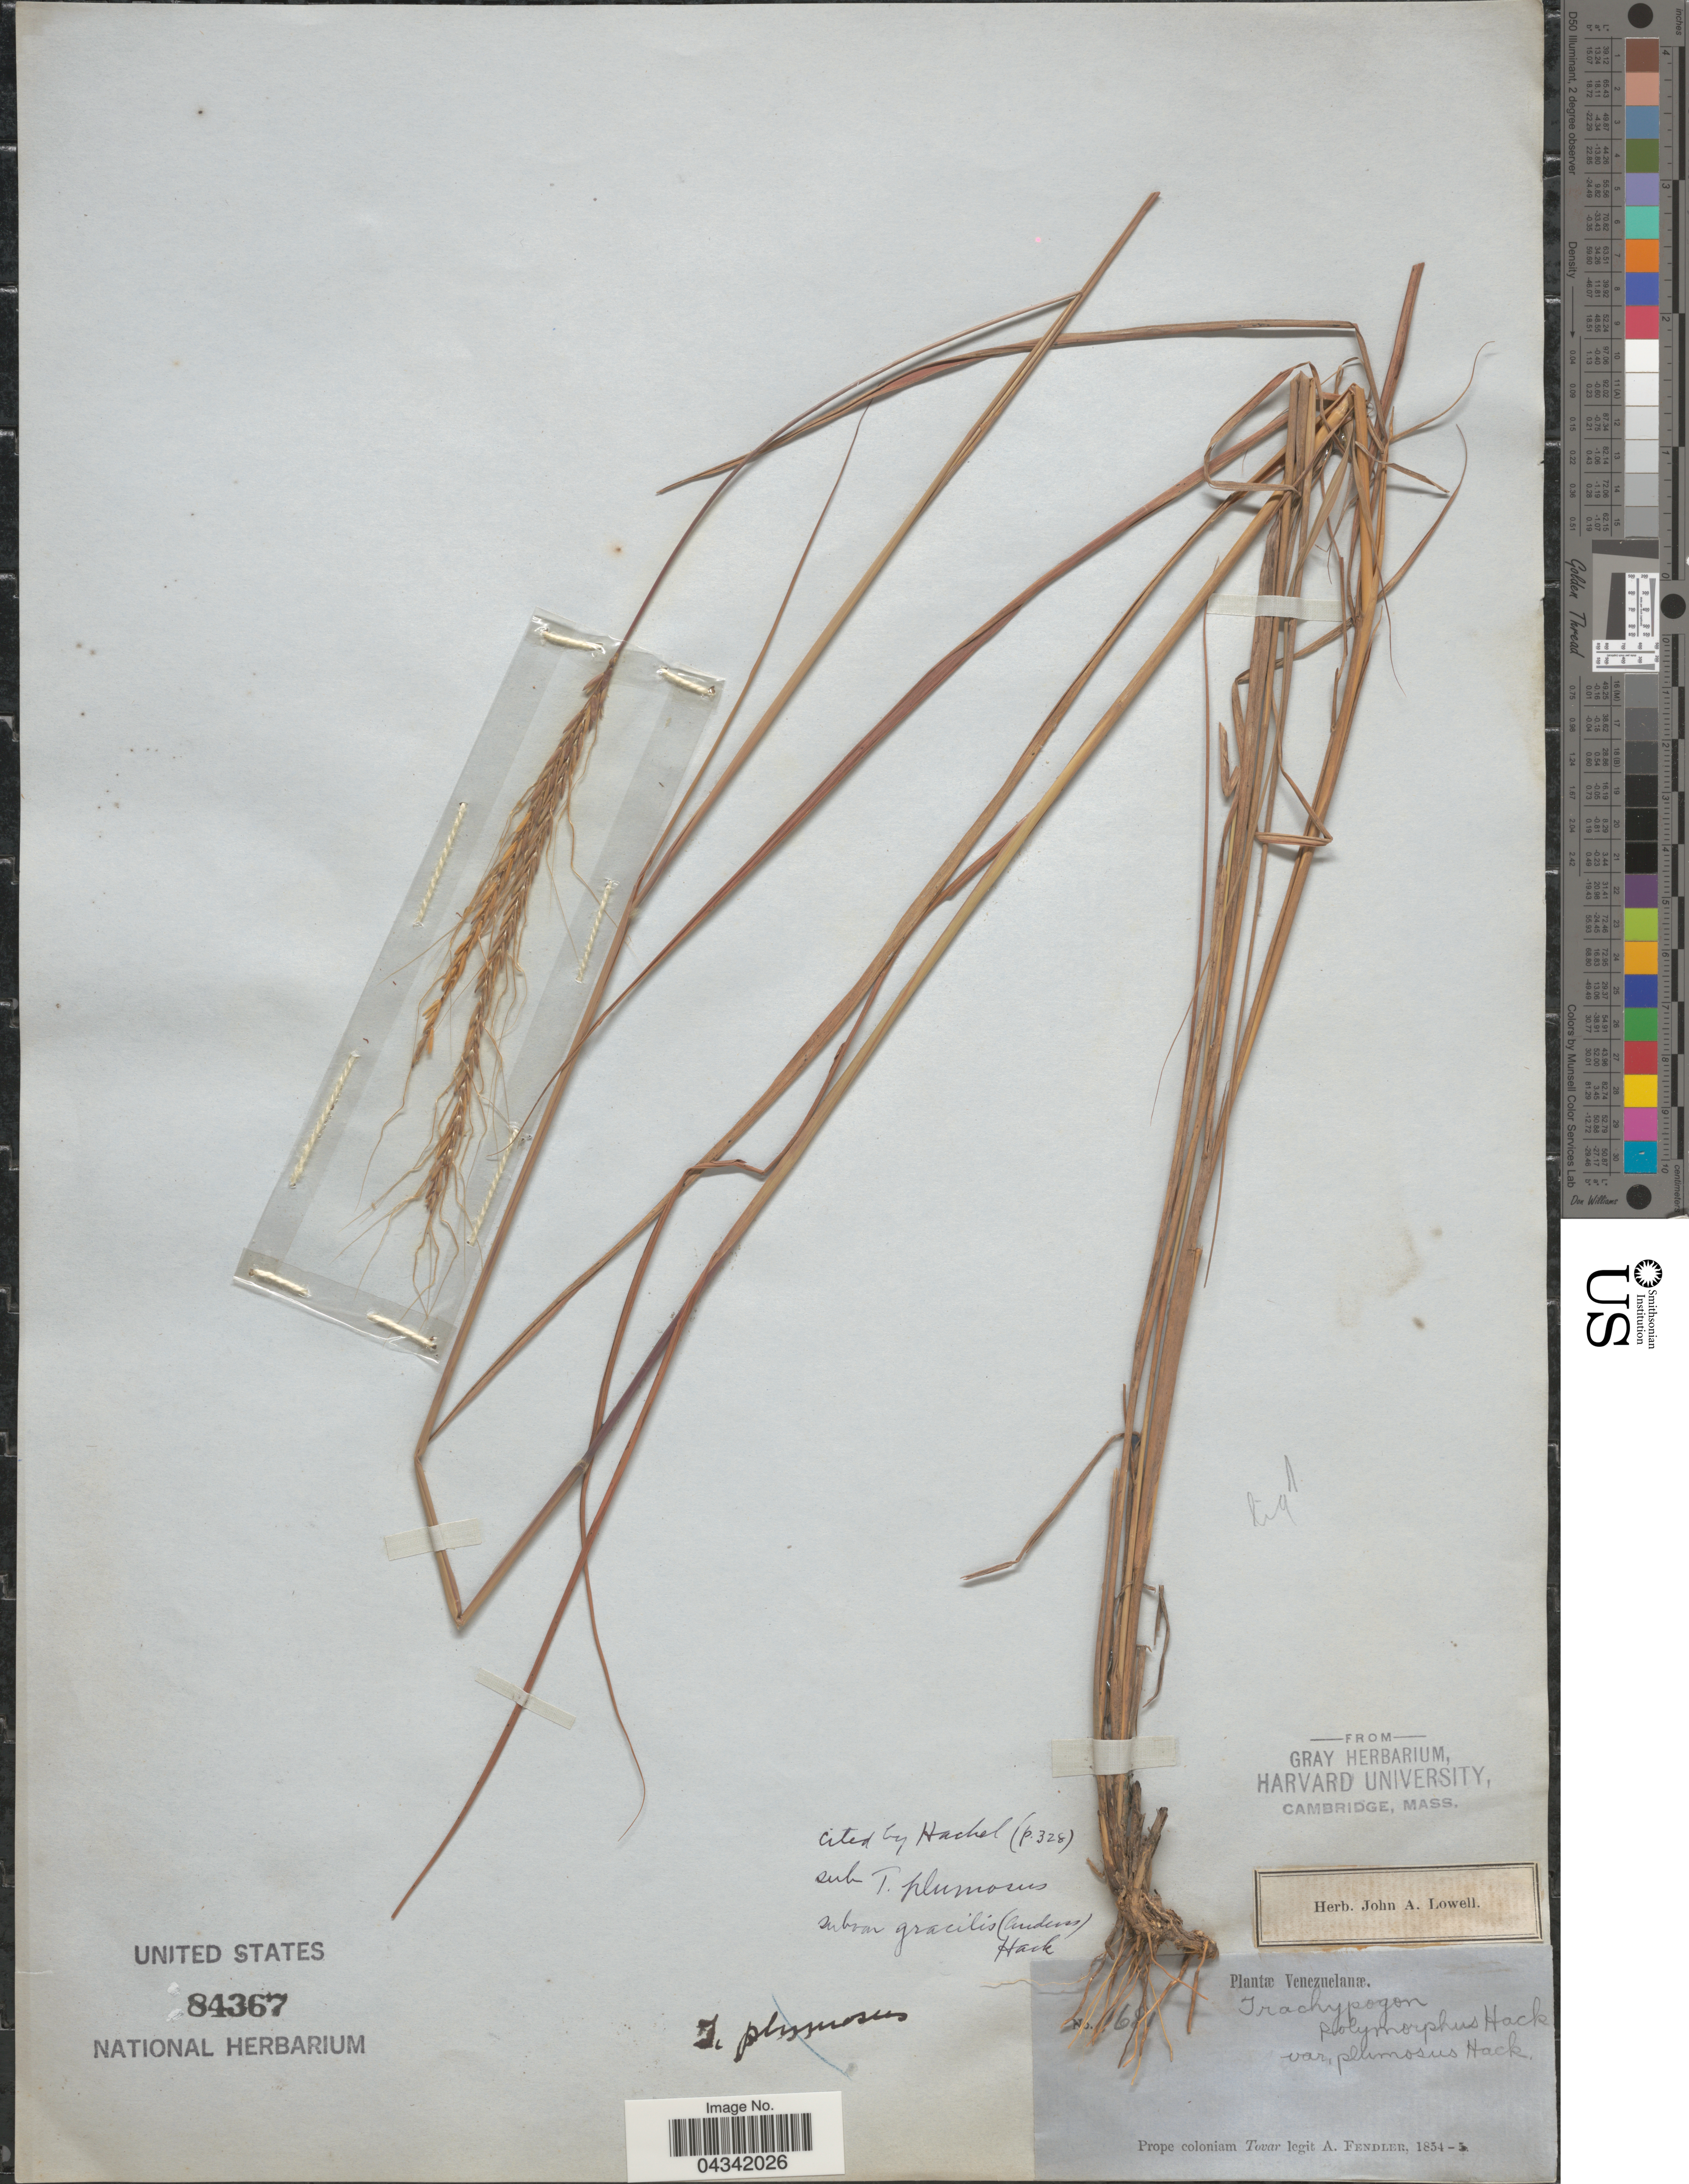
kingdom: Plantae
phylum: Tracheophyta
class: Liliopsida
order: Poales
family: Poaceae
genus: Trachypogon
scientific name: Trachypogon spicatus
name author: (L. f.) Kuntze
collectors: A. Fendler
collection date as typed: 1855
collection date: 1854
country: Venezuela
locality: Prope coloniam Tovar.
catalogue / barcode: US 84367